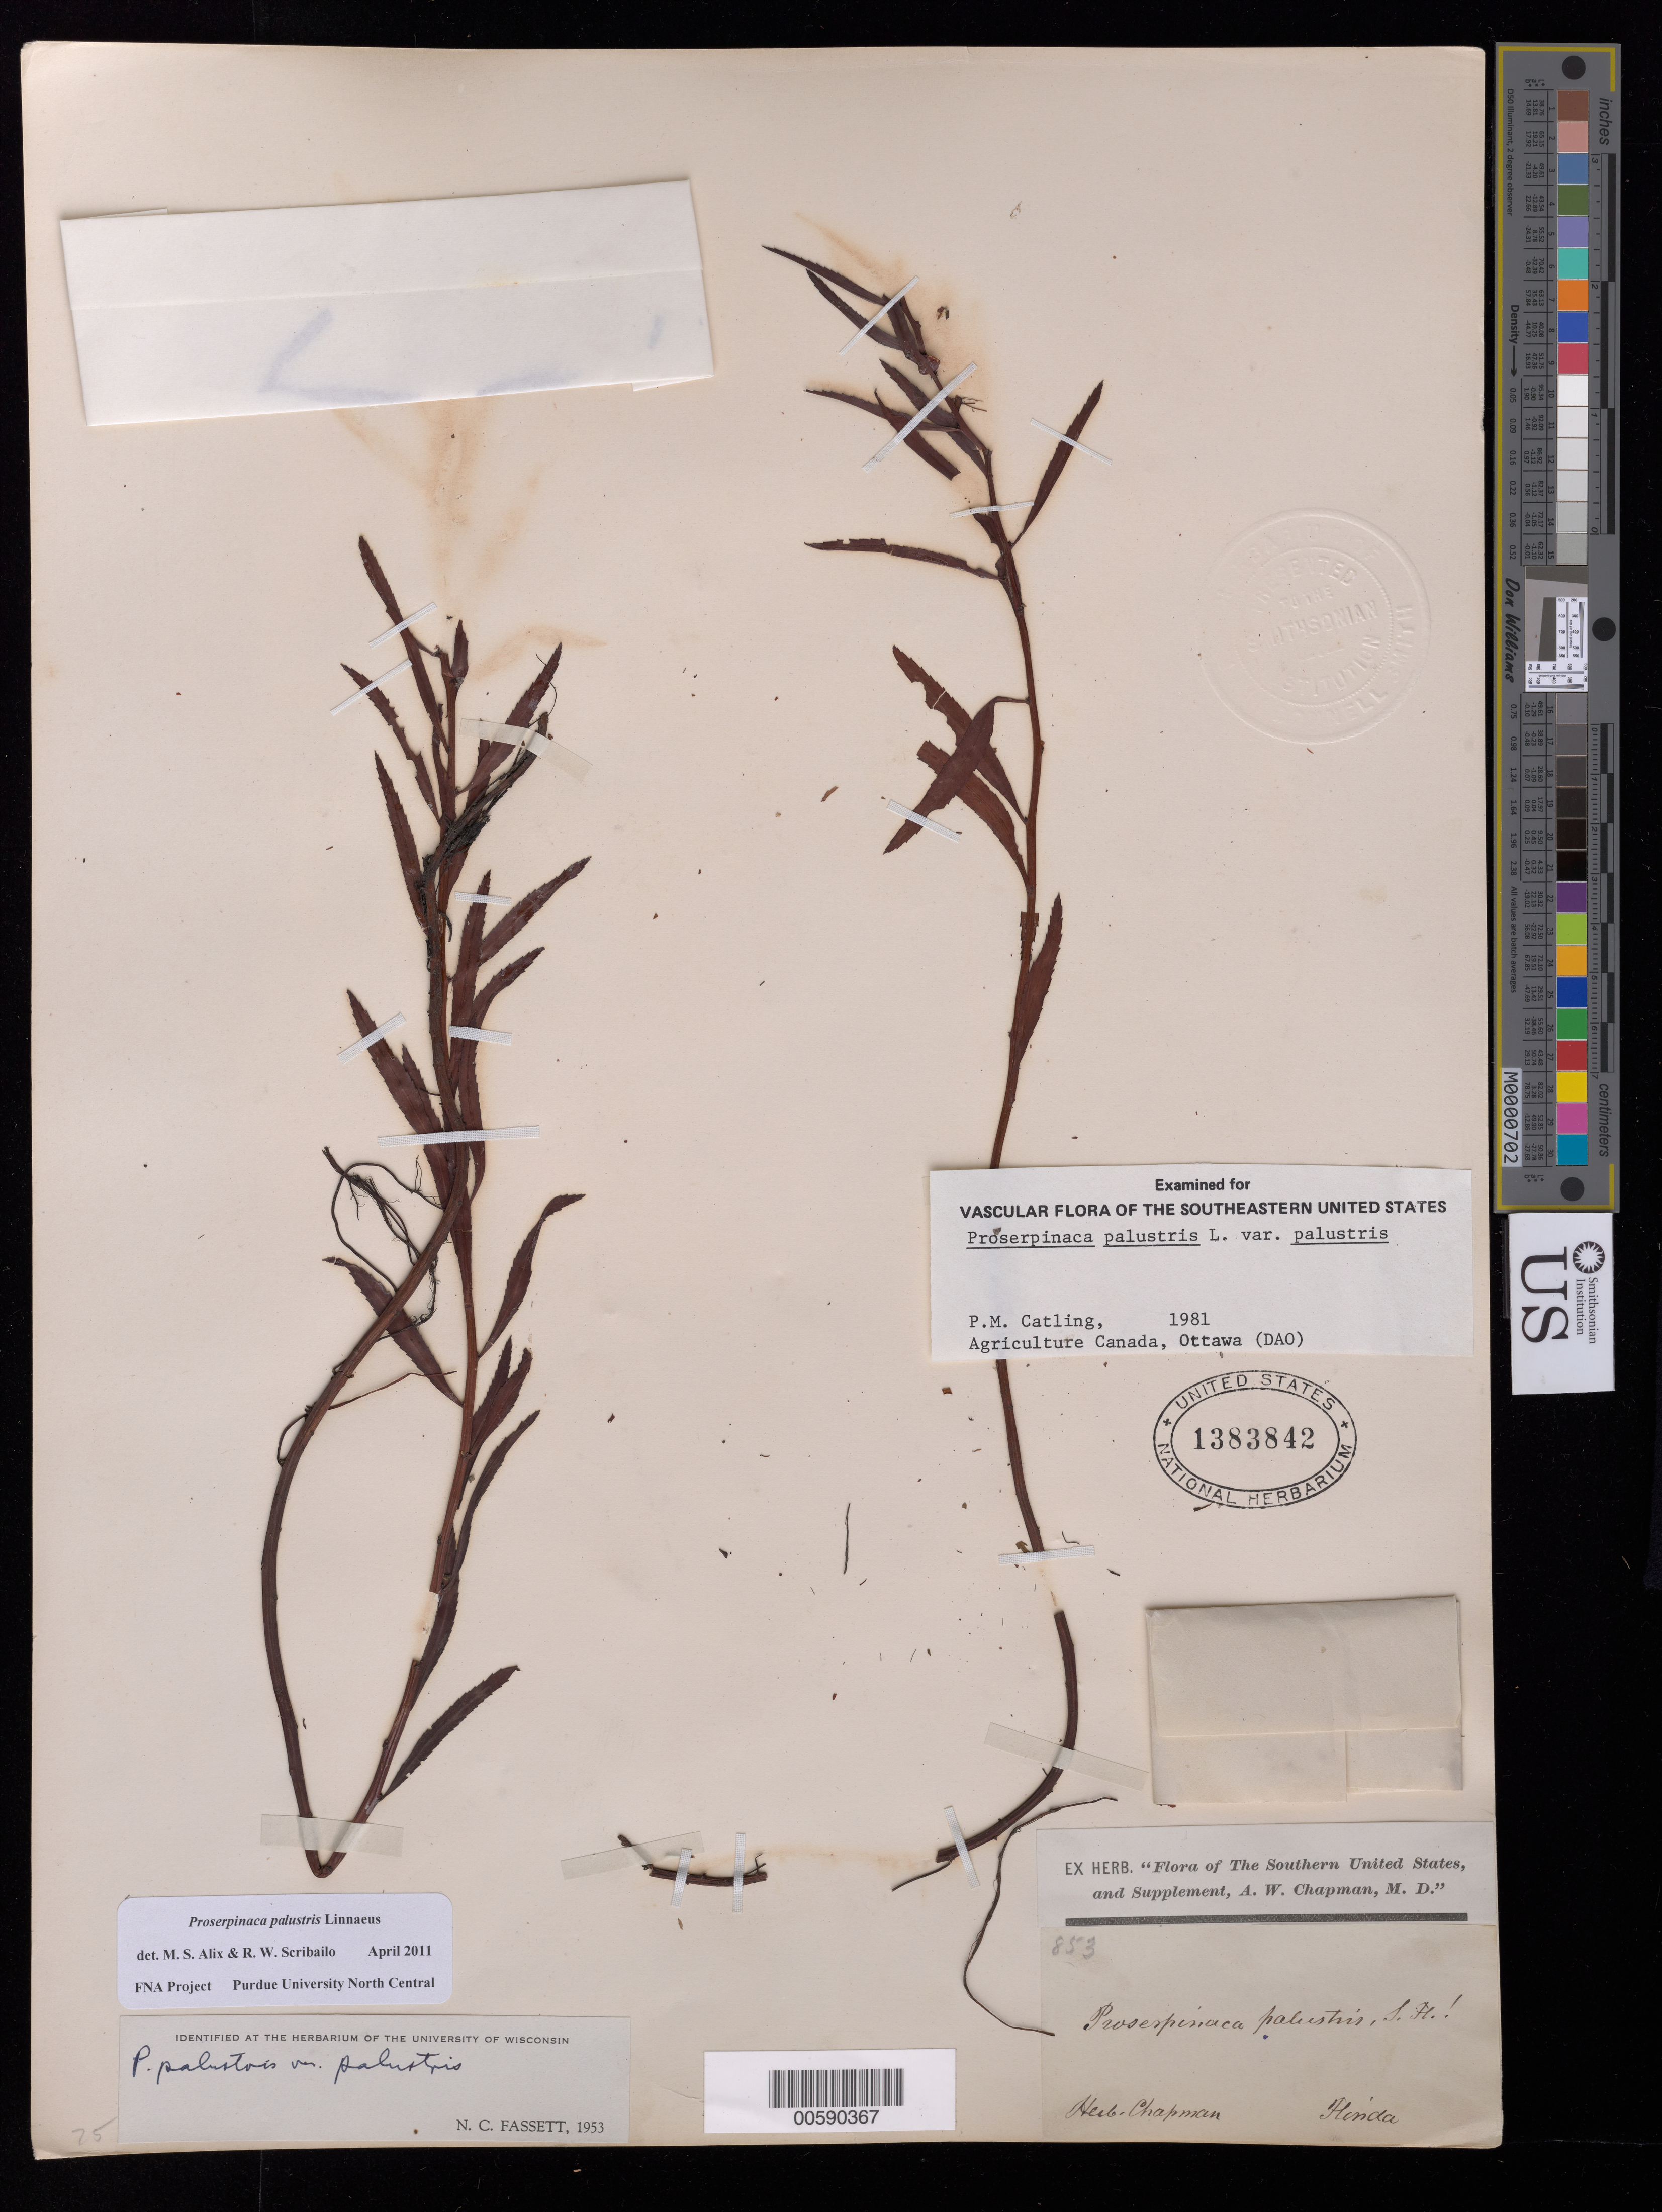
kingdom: Plantae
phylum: Tracheophyta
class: Magnoliopsida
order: Saxifragales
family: Haloragaceae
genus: Proserpinaca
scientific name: Proserpinaca palustris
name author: L.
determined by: Scribailo, R. W.; Alix, M. S.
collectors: A. W. Chapman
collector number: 853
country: United States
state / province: Florida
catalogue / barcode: US 1383842